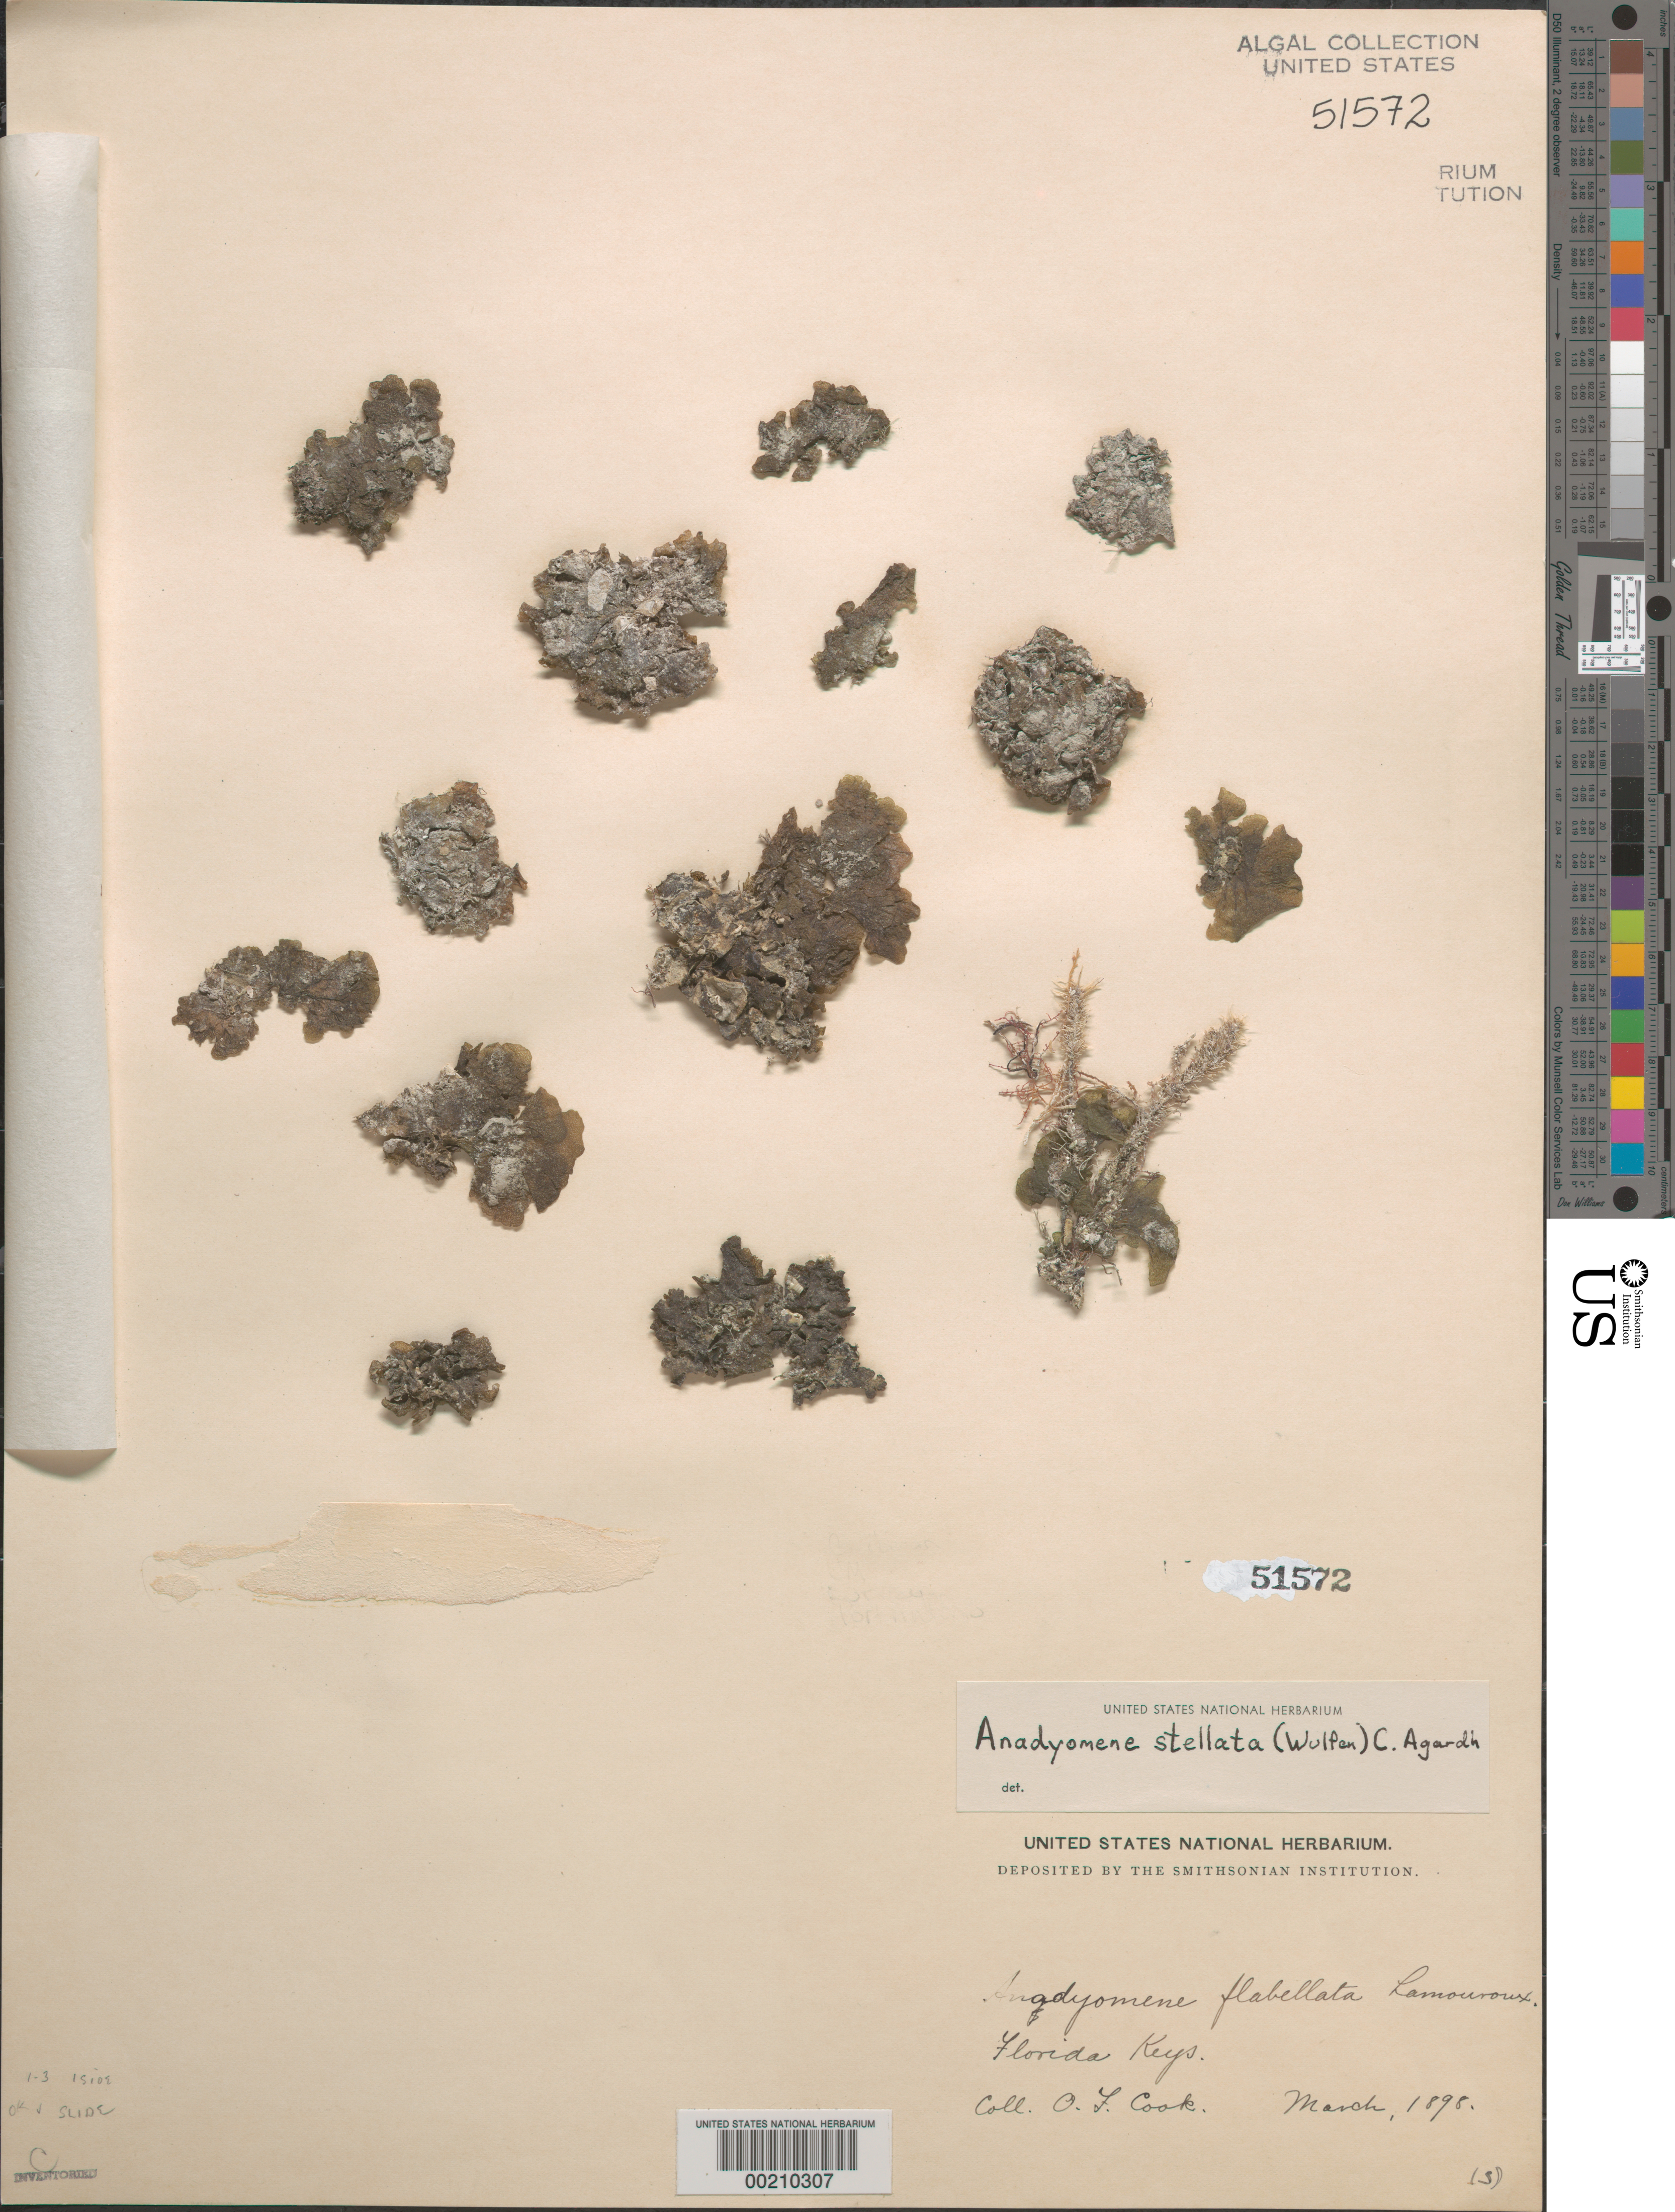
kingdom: Plantae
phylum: Chlorophyta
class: Ulvophyceae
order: Cladophorales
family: Anadyomenaceae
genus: Anadyomene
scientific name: Anadyomene stellata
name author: (Wulfen) C. Agardh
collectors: O. F. Cook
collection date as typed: Mar 1898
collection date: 1898-03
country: United States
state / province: Florida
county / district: Monroe County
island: Florida Keys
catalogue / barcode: US 51572